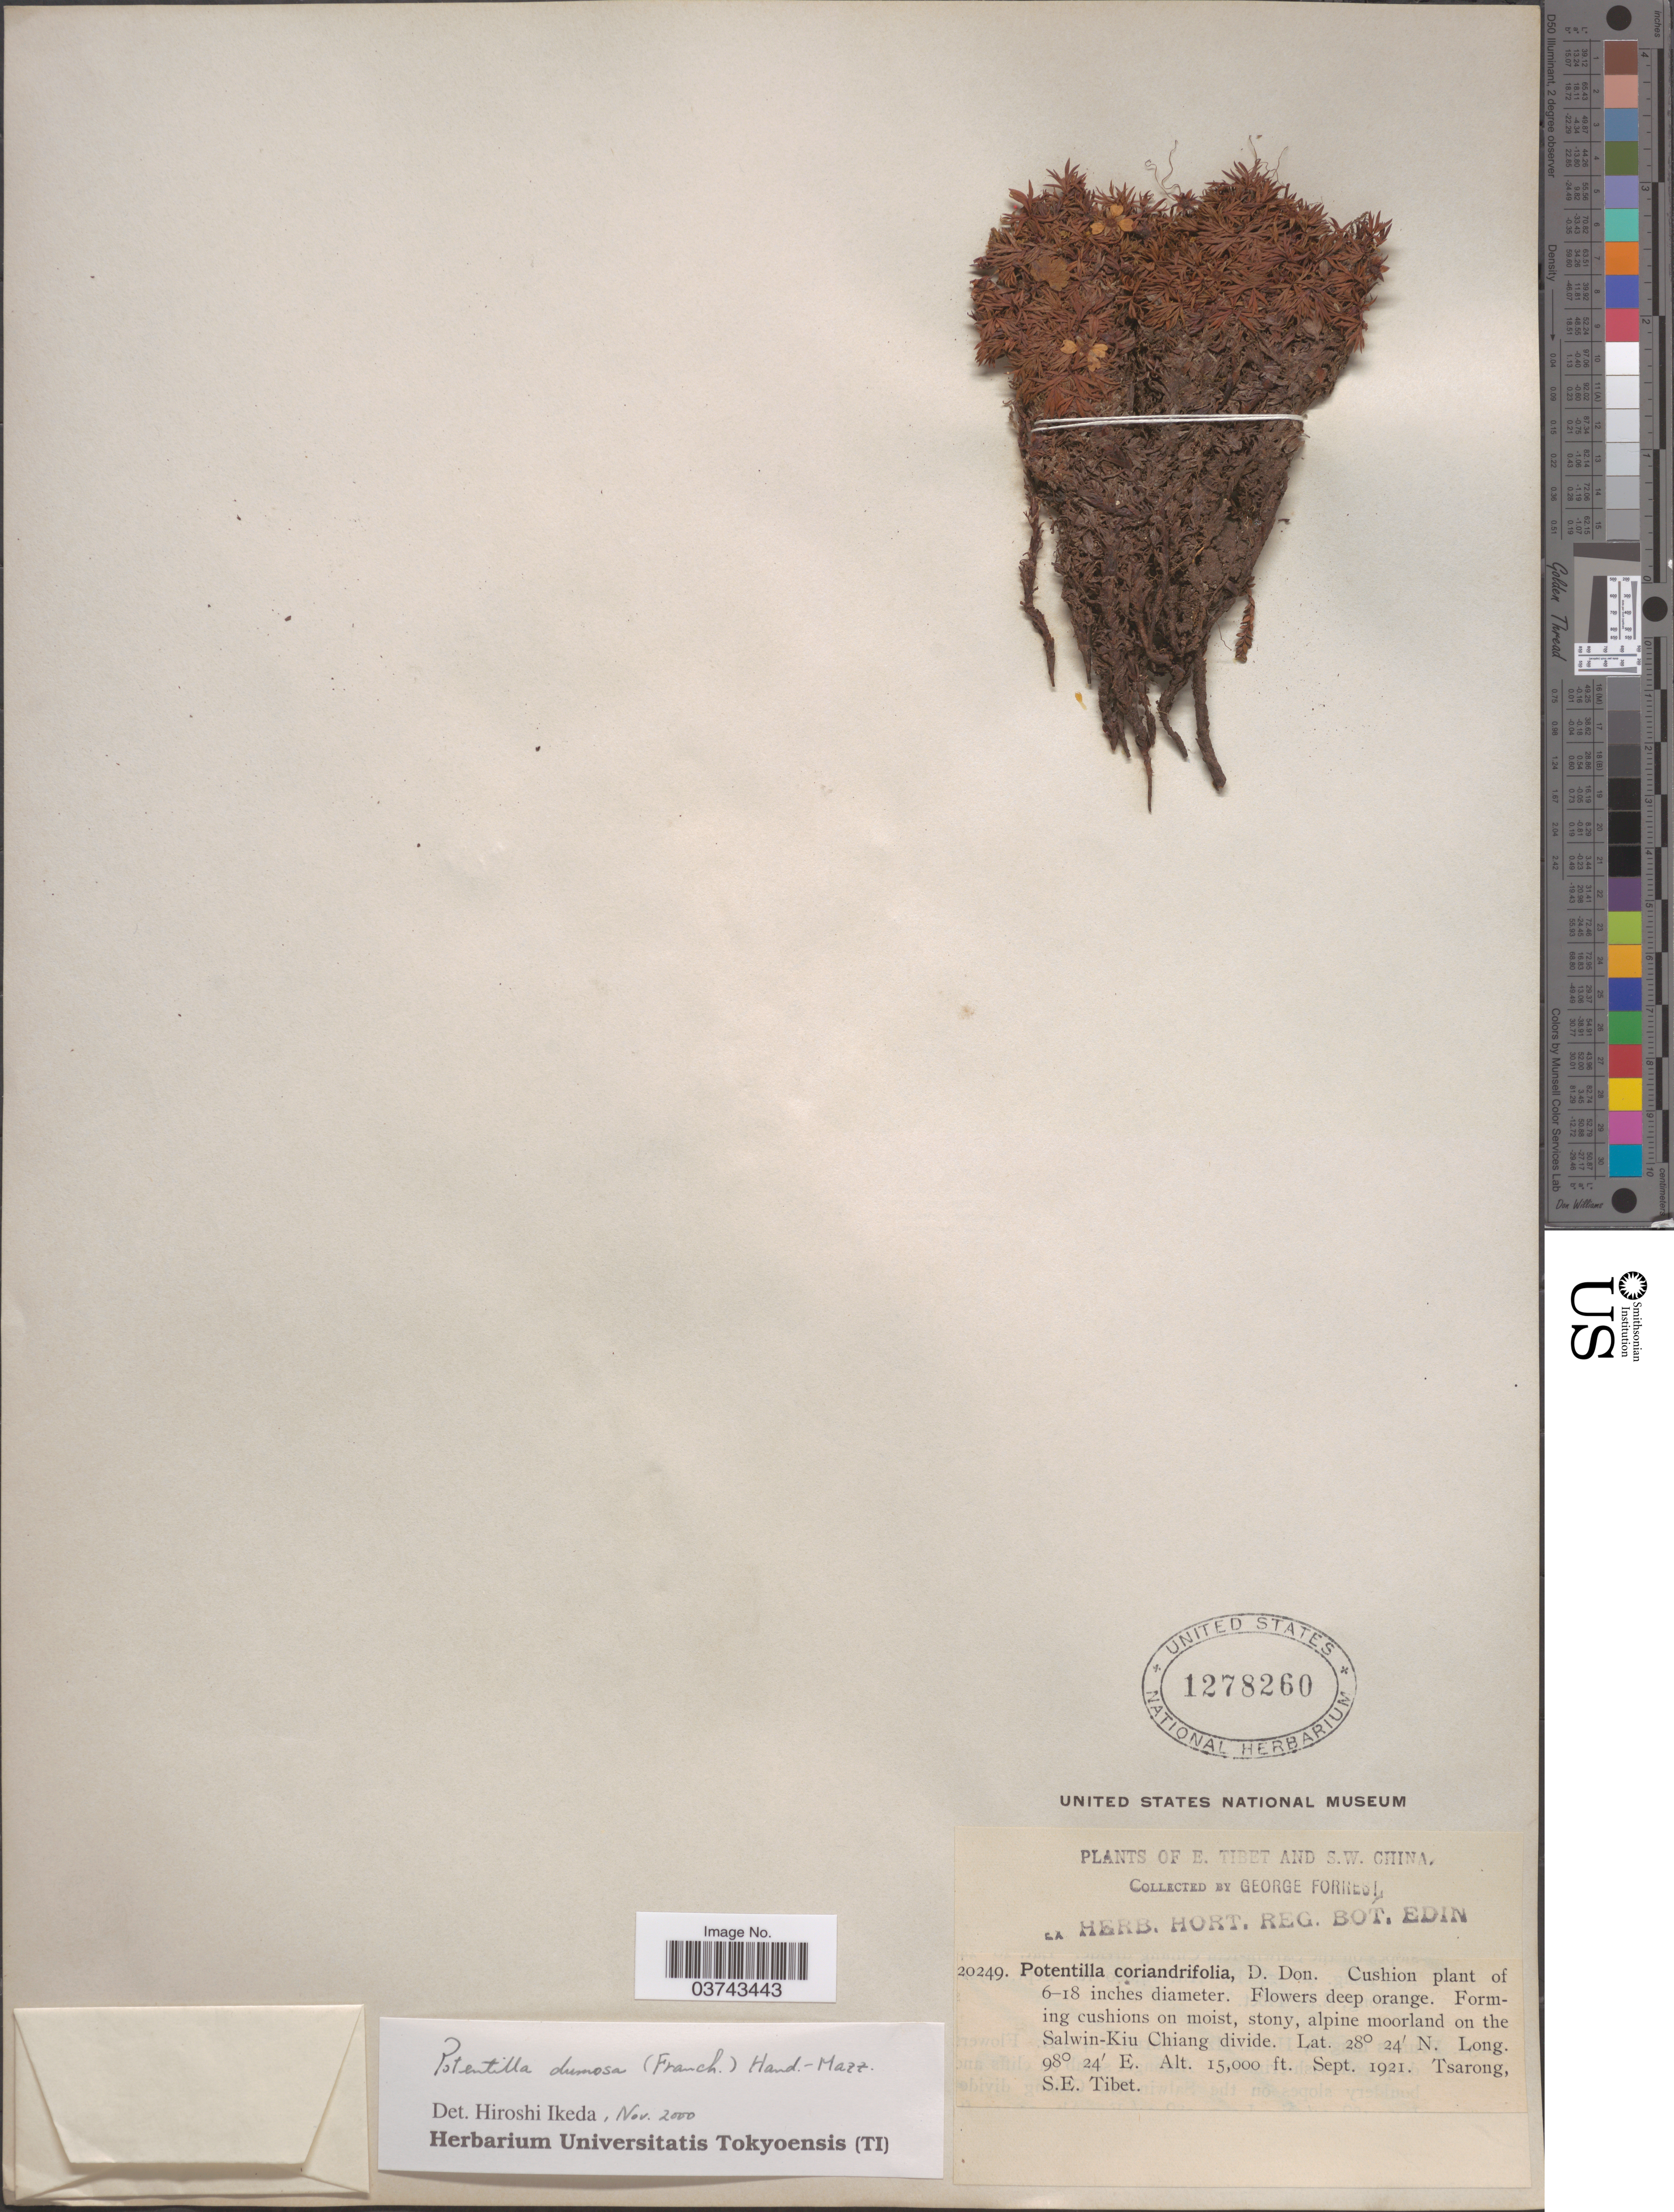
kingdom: Plantae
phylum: Tracheophyta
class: Magnoliopsida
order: Rosales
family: Rosaceae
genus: Potentilla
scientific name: Potentilla dumosa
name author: (Franch.) Hand.-Mazz.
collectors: G. Forrest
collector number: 20249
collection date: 1921-09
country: China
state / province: Xizang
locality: E. Tibet. On the Salwin-Kiu Chiang divide. Tsarong, S. E. Tibet.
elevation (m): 4572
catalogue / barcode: US 1278260